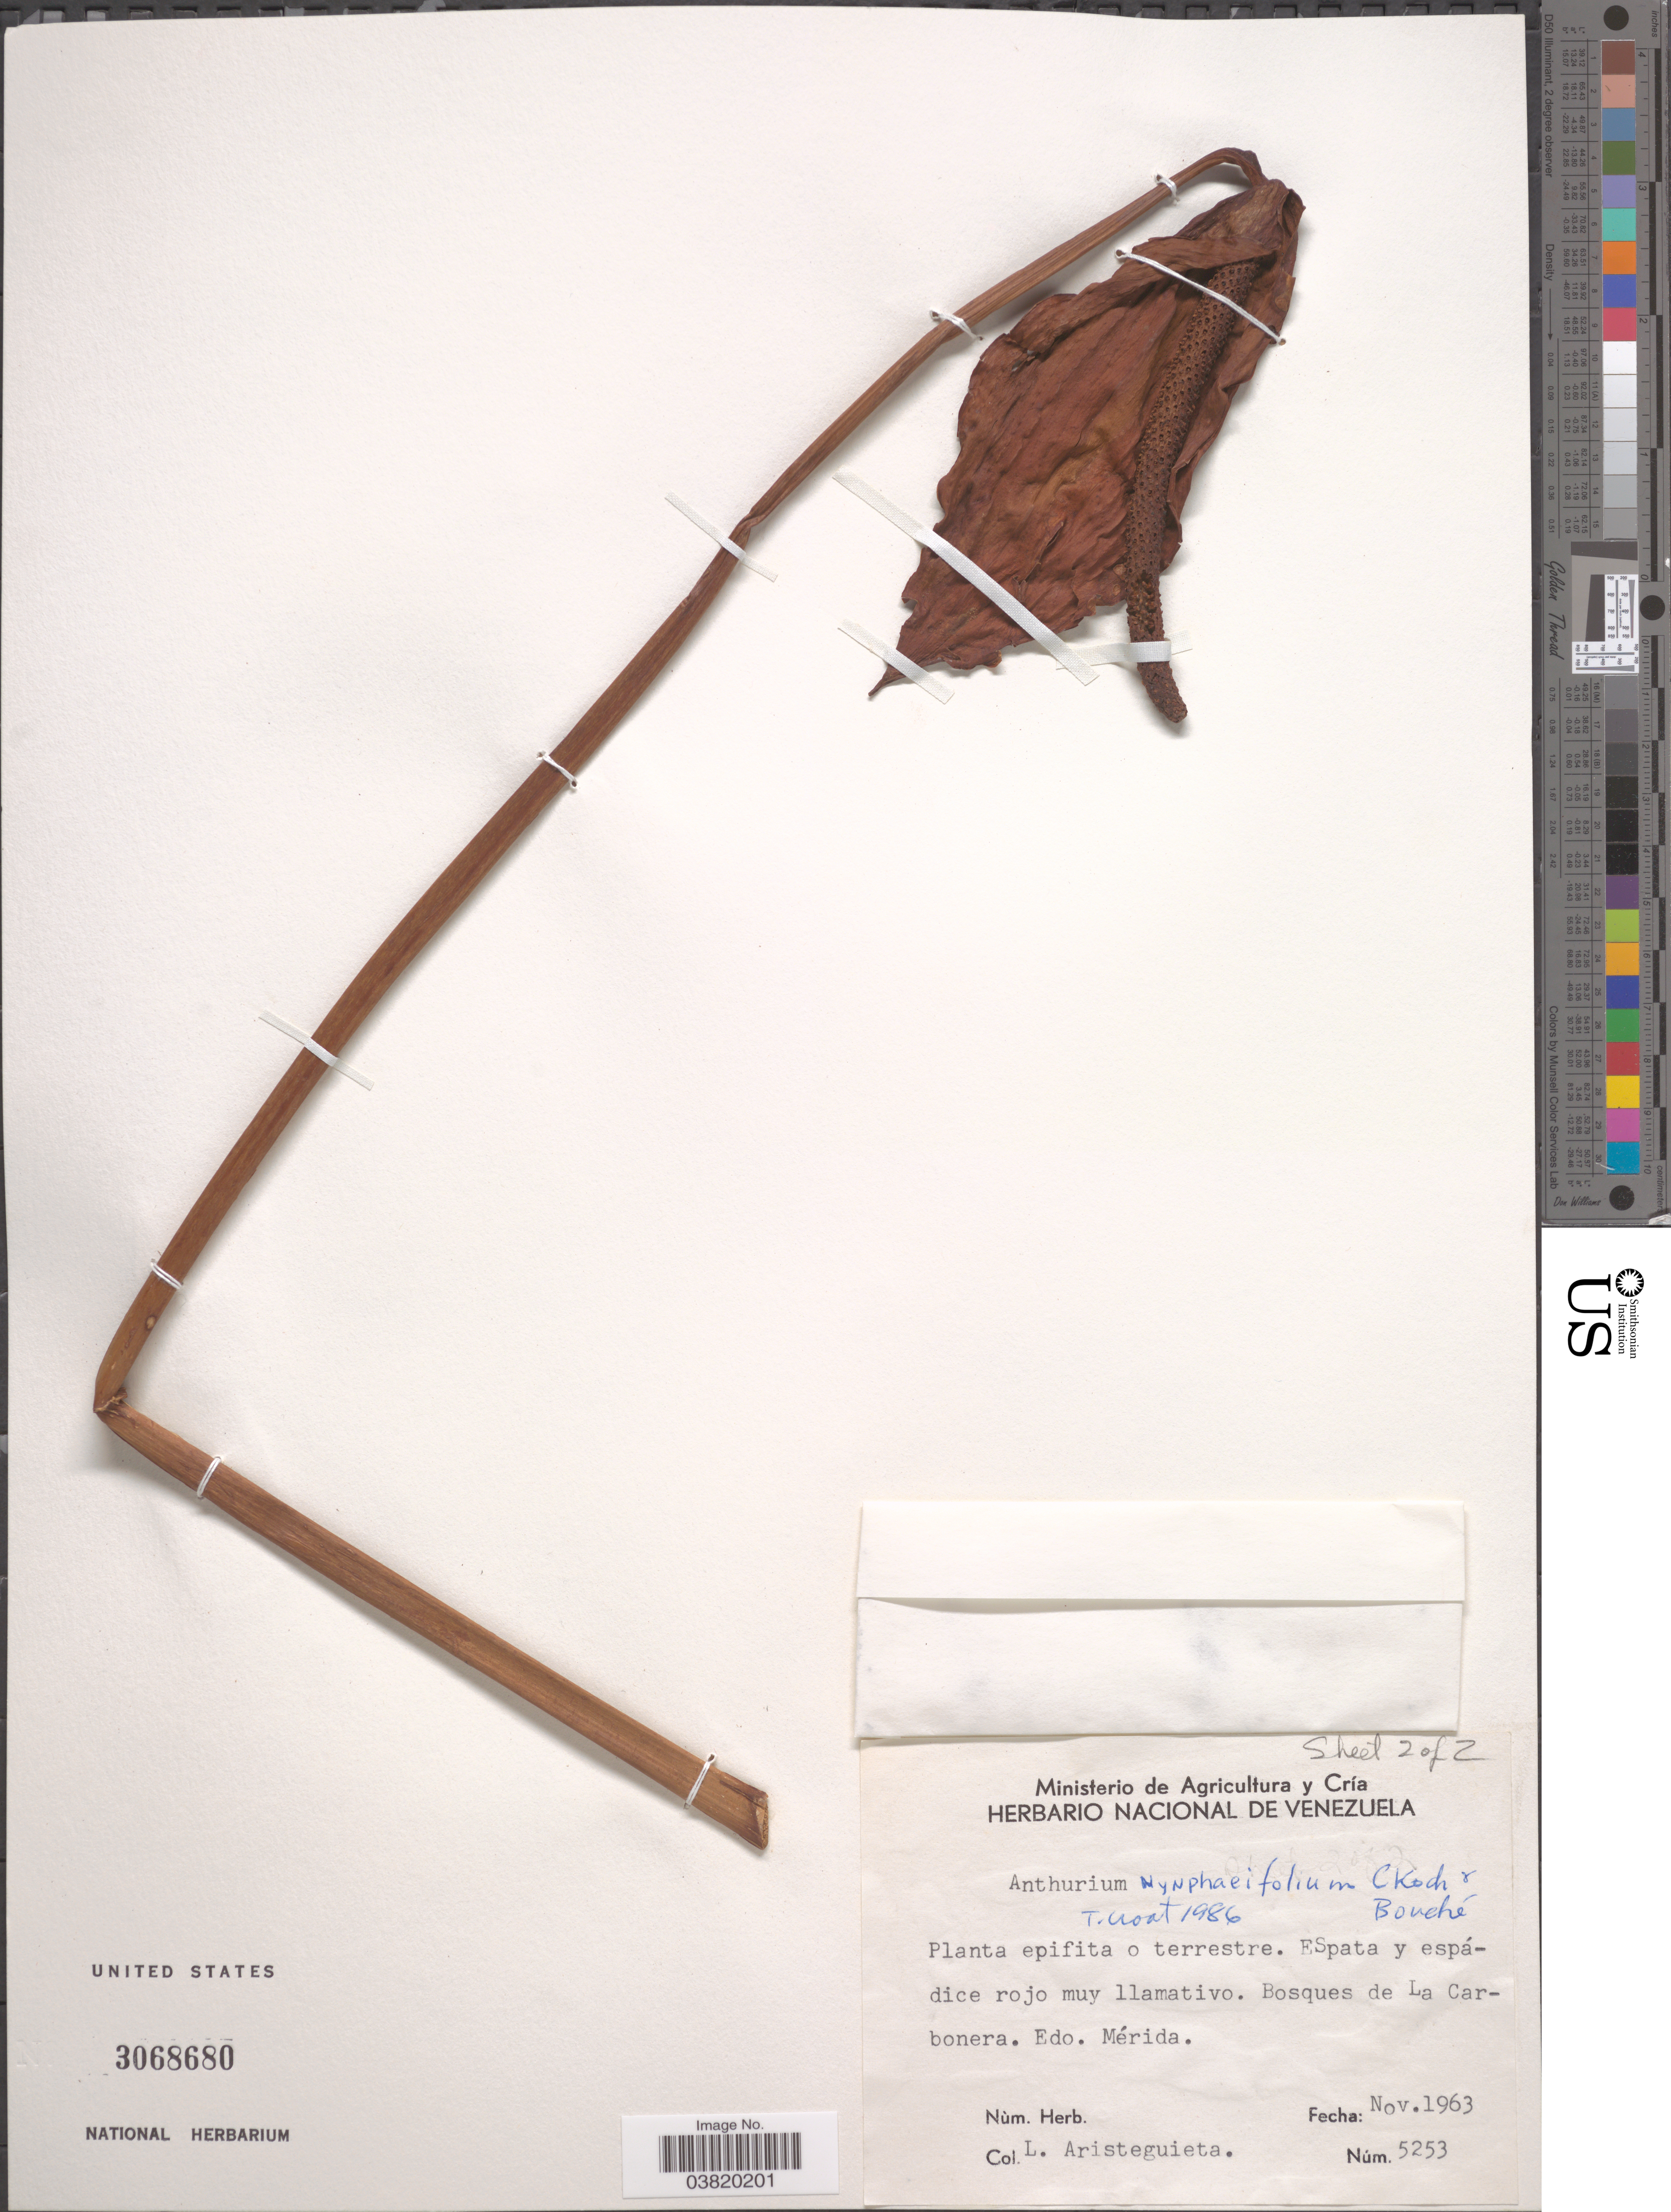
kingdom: Plantae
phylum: Tracheophyta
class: Liliopsida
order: Alismatales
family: Araceae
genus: Anthurium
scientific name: Anthurium nymphaeifolium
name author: K. Koch & C.D. Bouché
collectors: L. Aristeguieta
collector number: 5253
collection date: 1963-11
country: Venezuela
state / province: Merida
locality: Bosques de La Carbonera.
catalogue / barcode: US 3068680